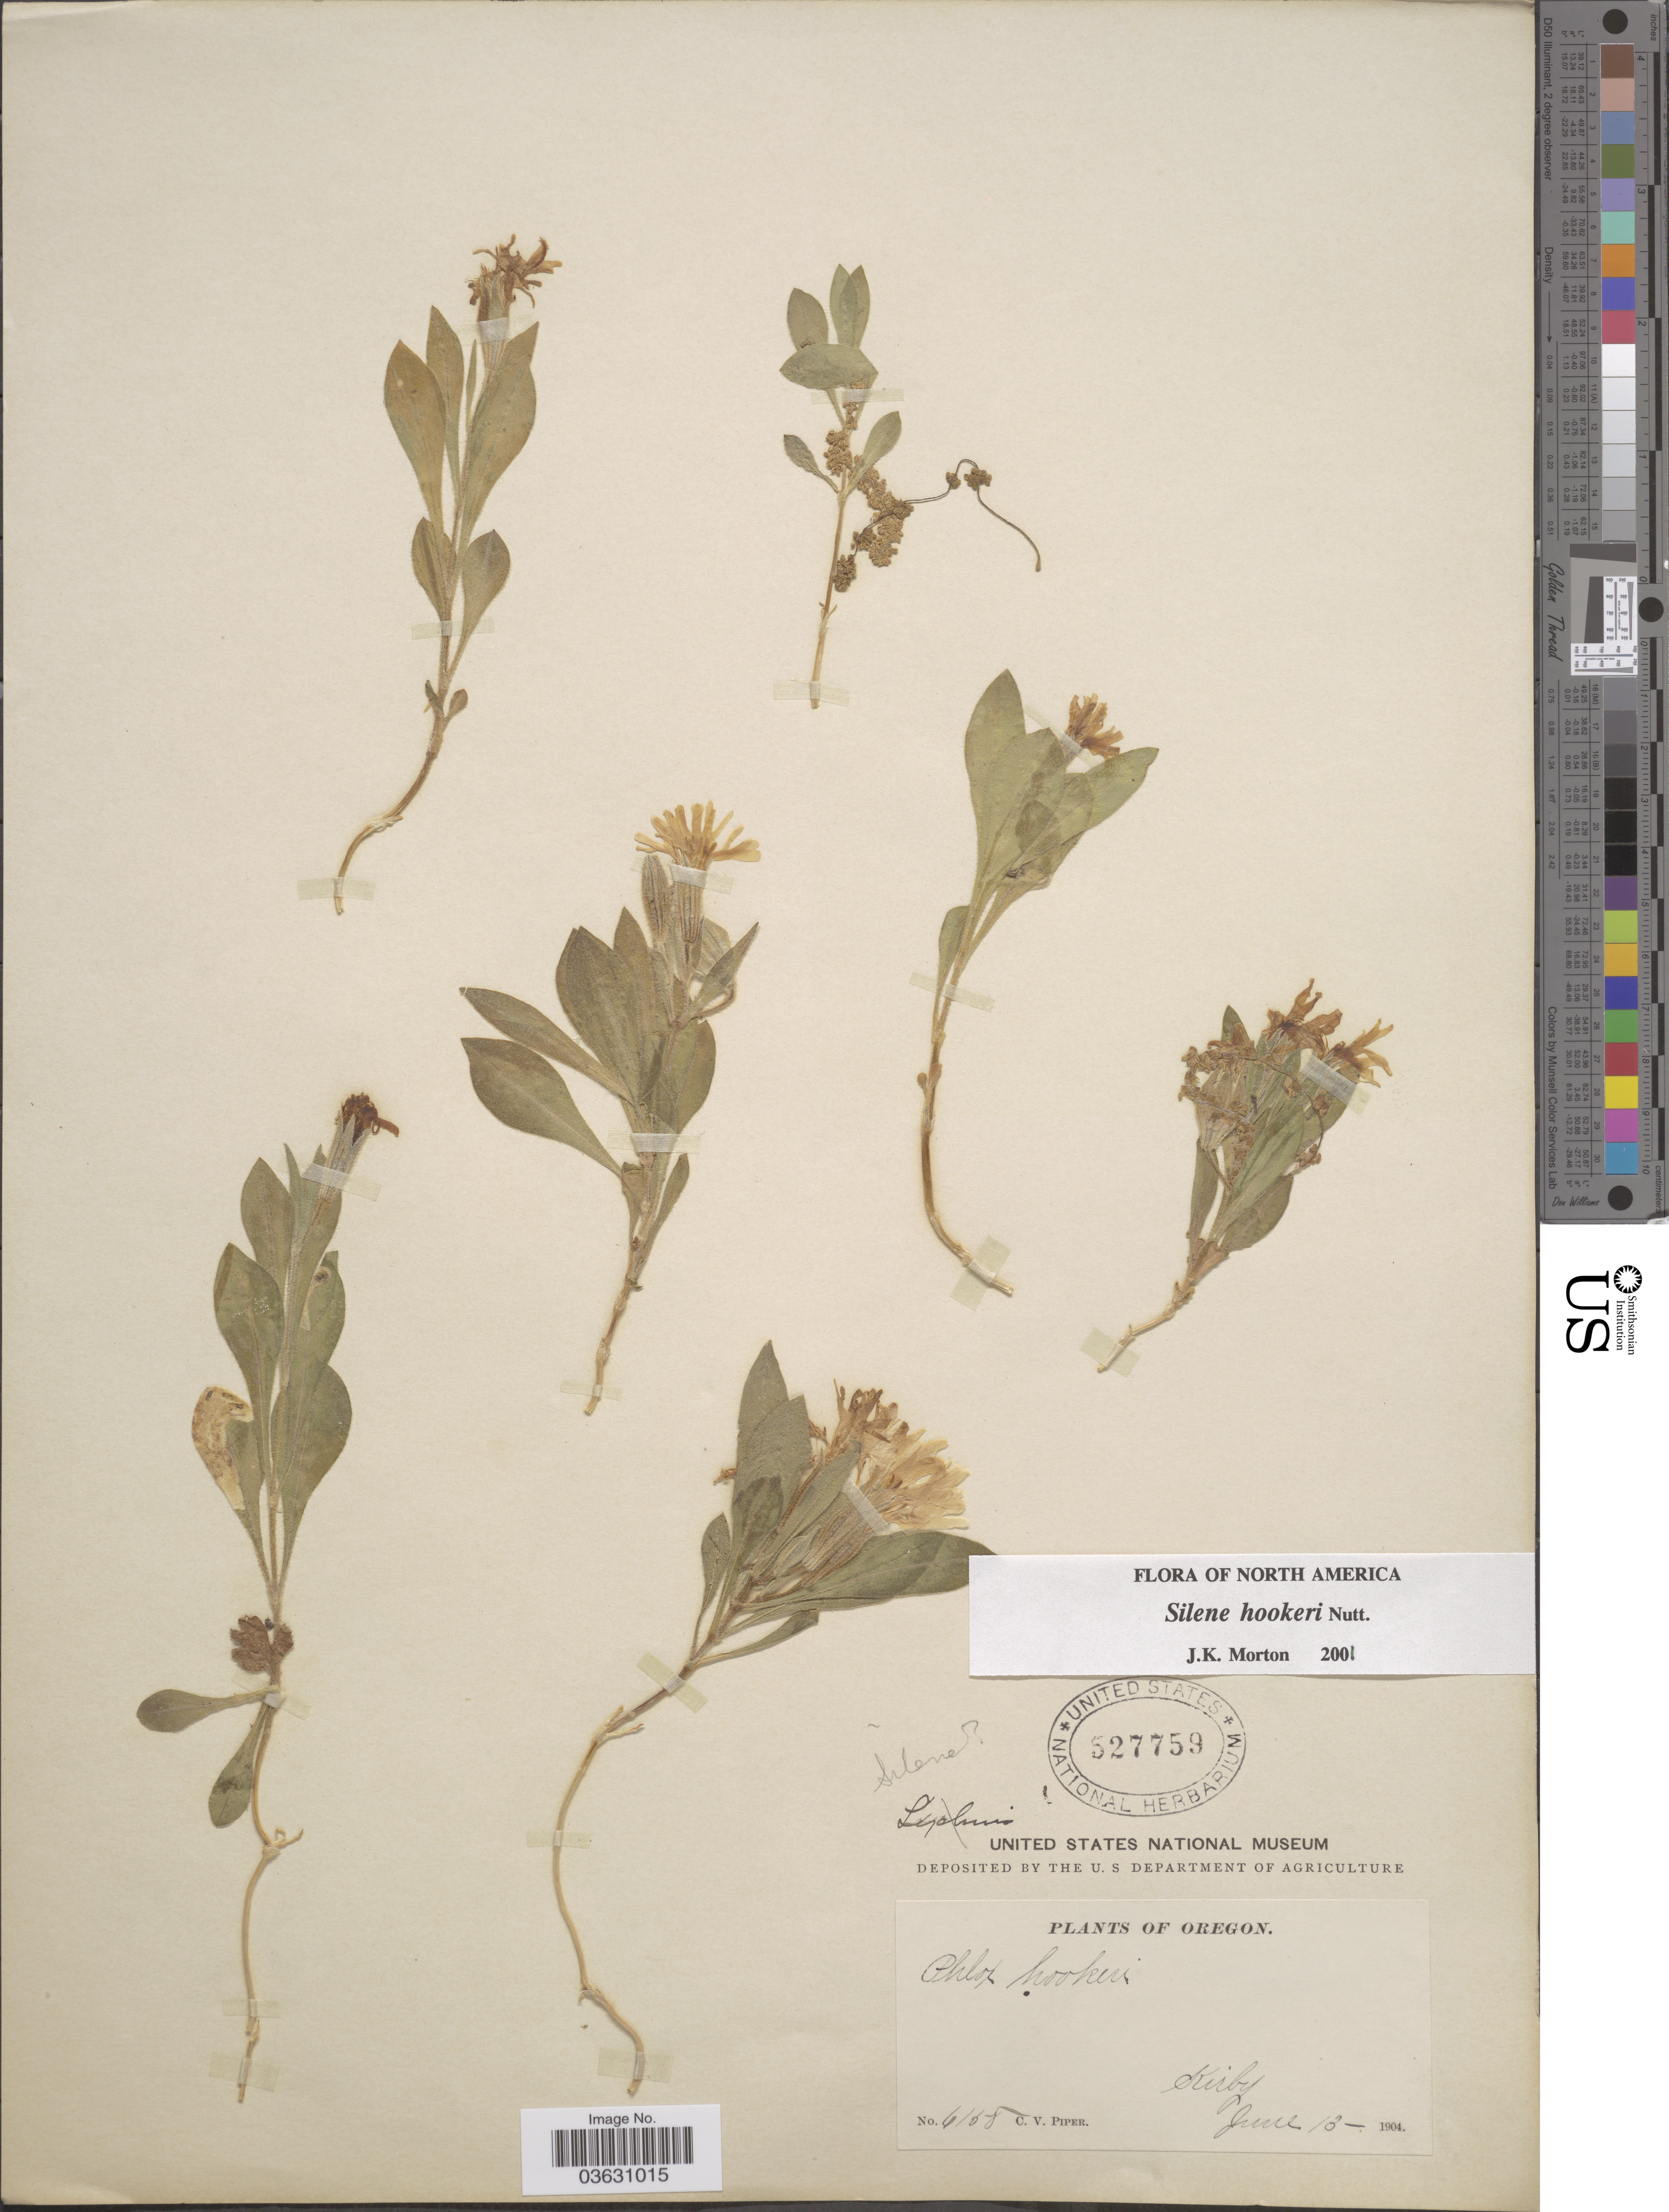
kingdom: Plantae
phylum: Tracheophyta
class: Magnoliopsida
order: Caryophyllales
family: Caryophyllaceae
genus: Silene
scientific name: Silene hookeri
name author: Nutt.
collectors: C. V. Piper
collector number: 6168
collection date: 1904-06-13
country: United States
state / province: Oregon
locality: Kirby.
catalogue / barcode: US 527759